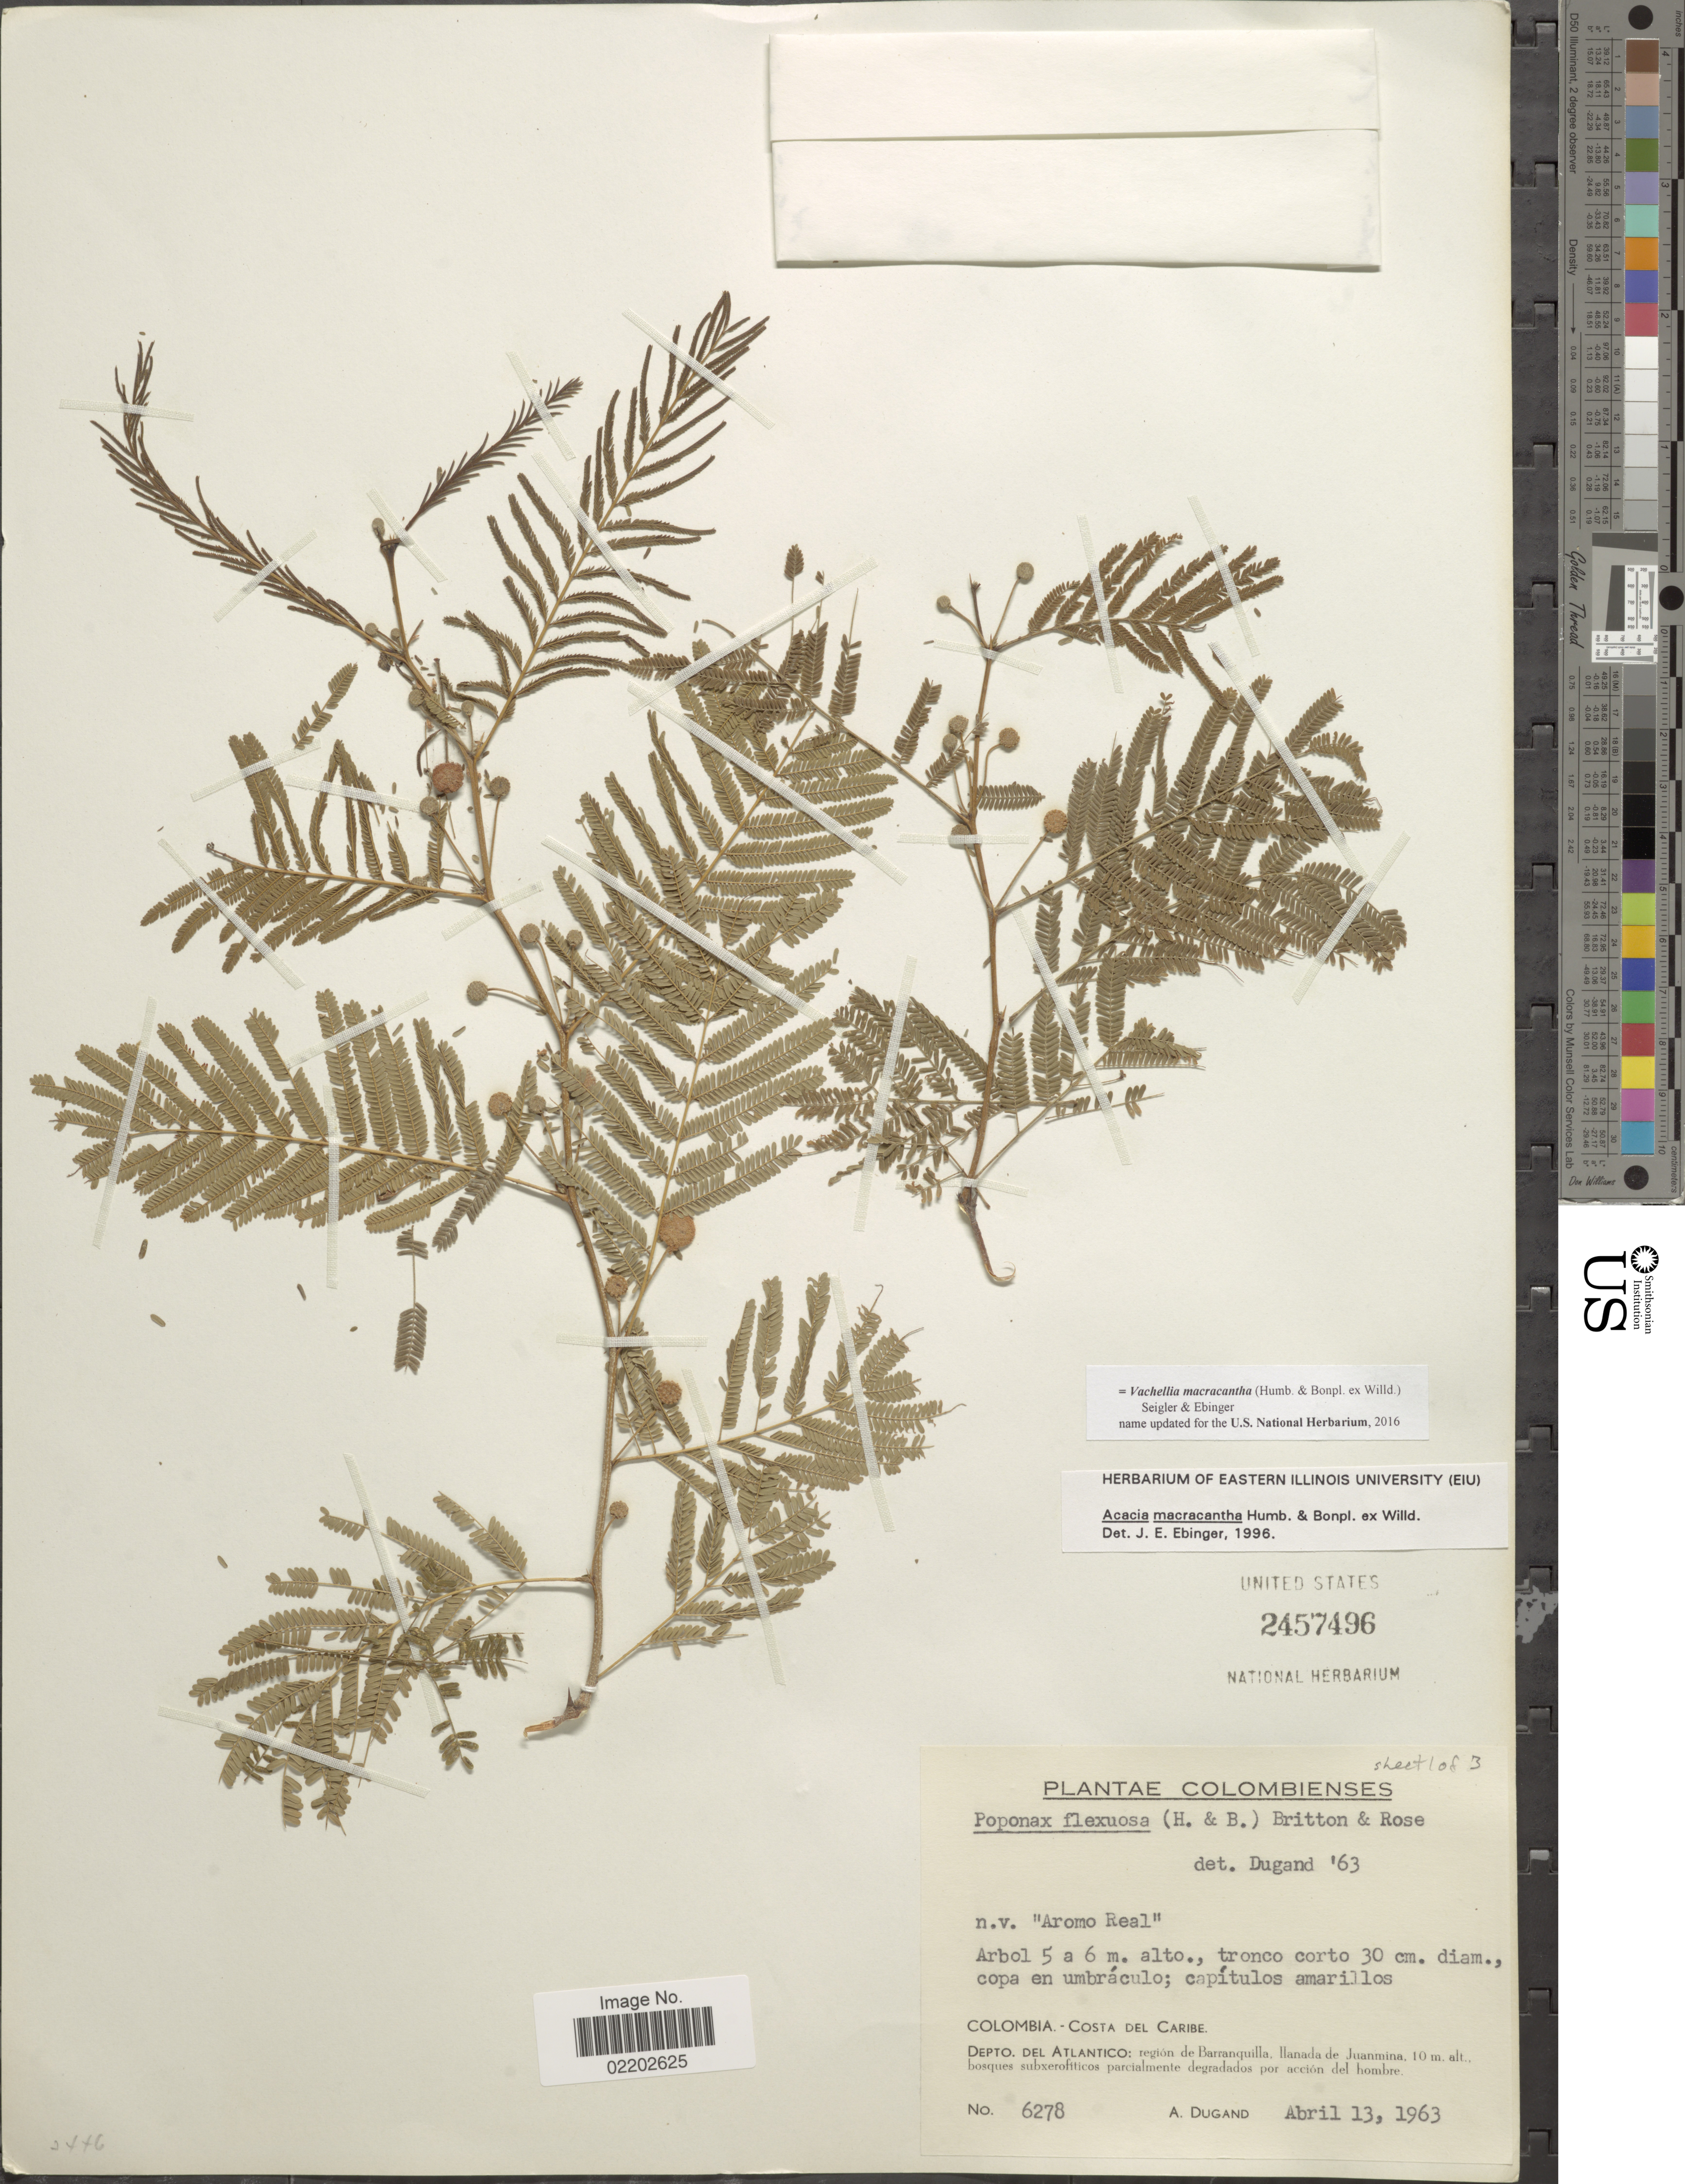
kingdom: Plantae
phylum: Tracheophyta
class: Magnoliopsida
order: Fabales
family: Fabaceae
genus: Vachellia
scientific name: Vachellia macracantha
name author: (Humb. & Bonpl. ex Willd.) Seigler & Ebinger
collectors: A. Dugand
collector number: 6278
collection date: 1963-04-13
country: Colombia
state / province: Atlántico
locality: Depto. del Atlantico: region de Barranquilla, llanada de Juanmina. Colombia -Costa del Caribe.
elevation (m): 10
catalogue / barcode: US 2457496